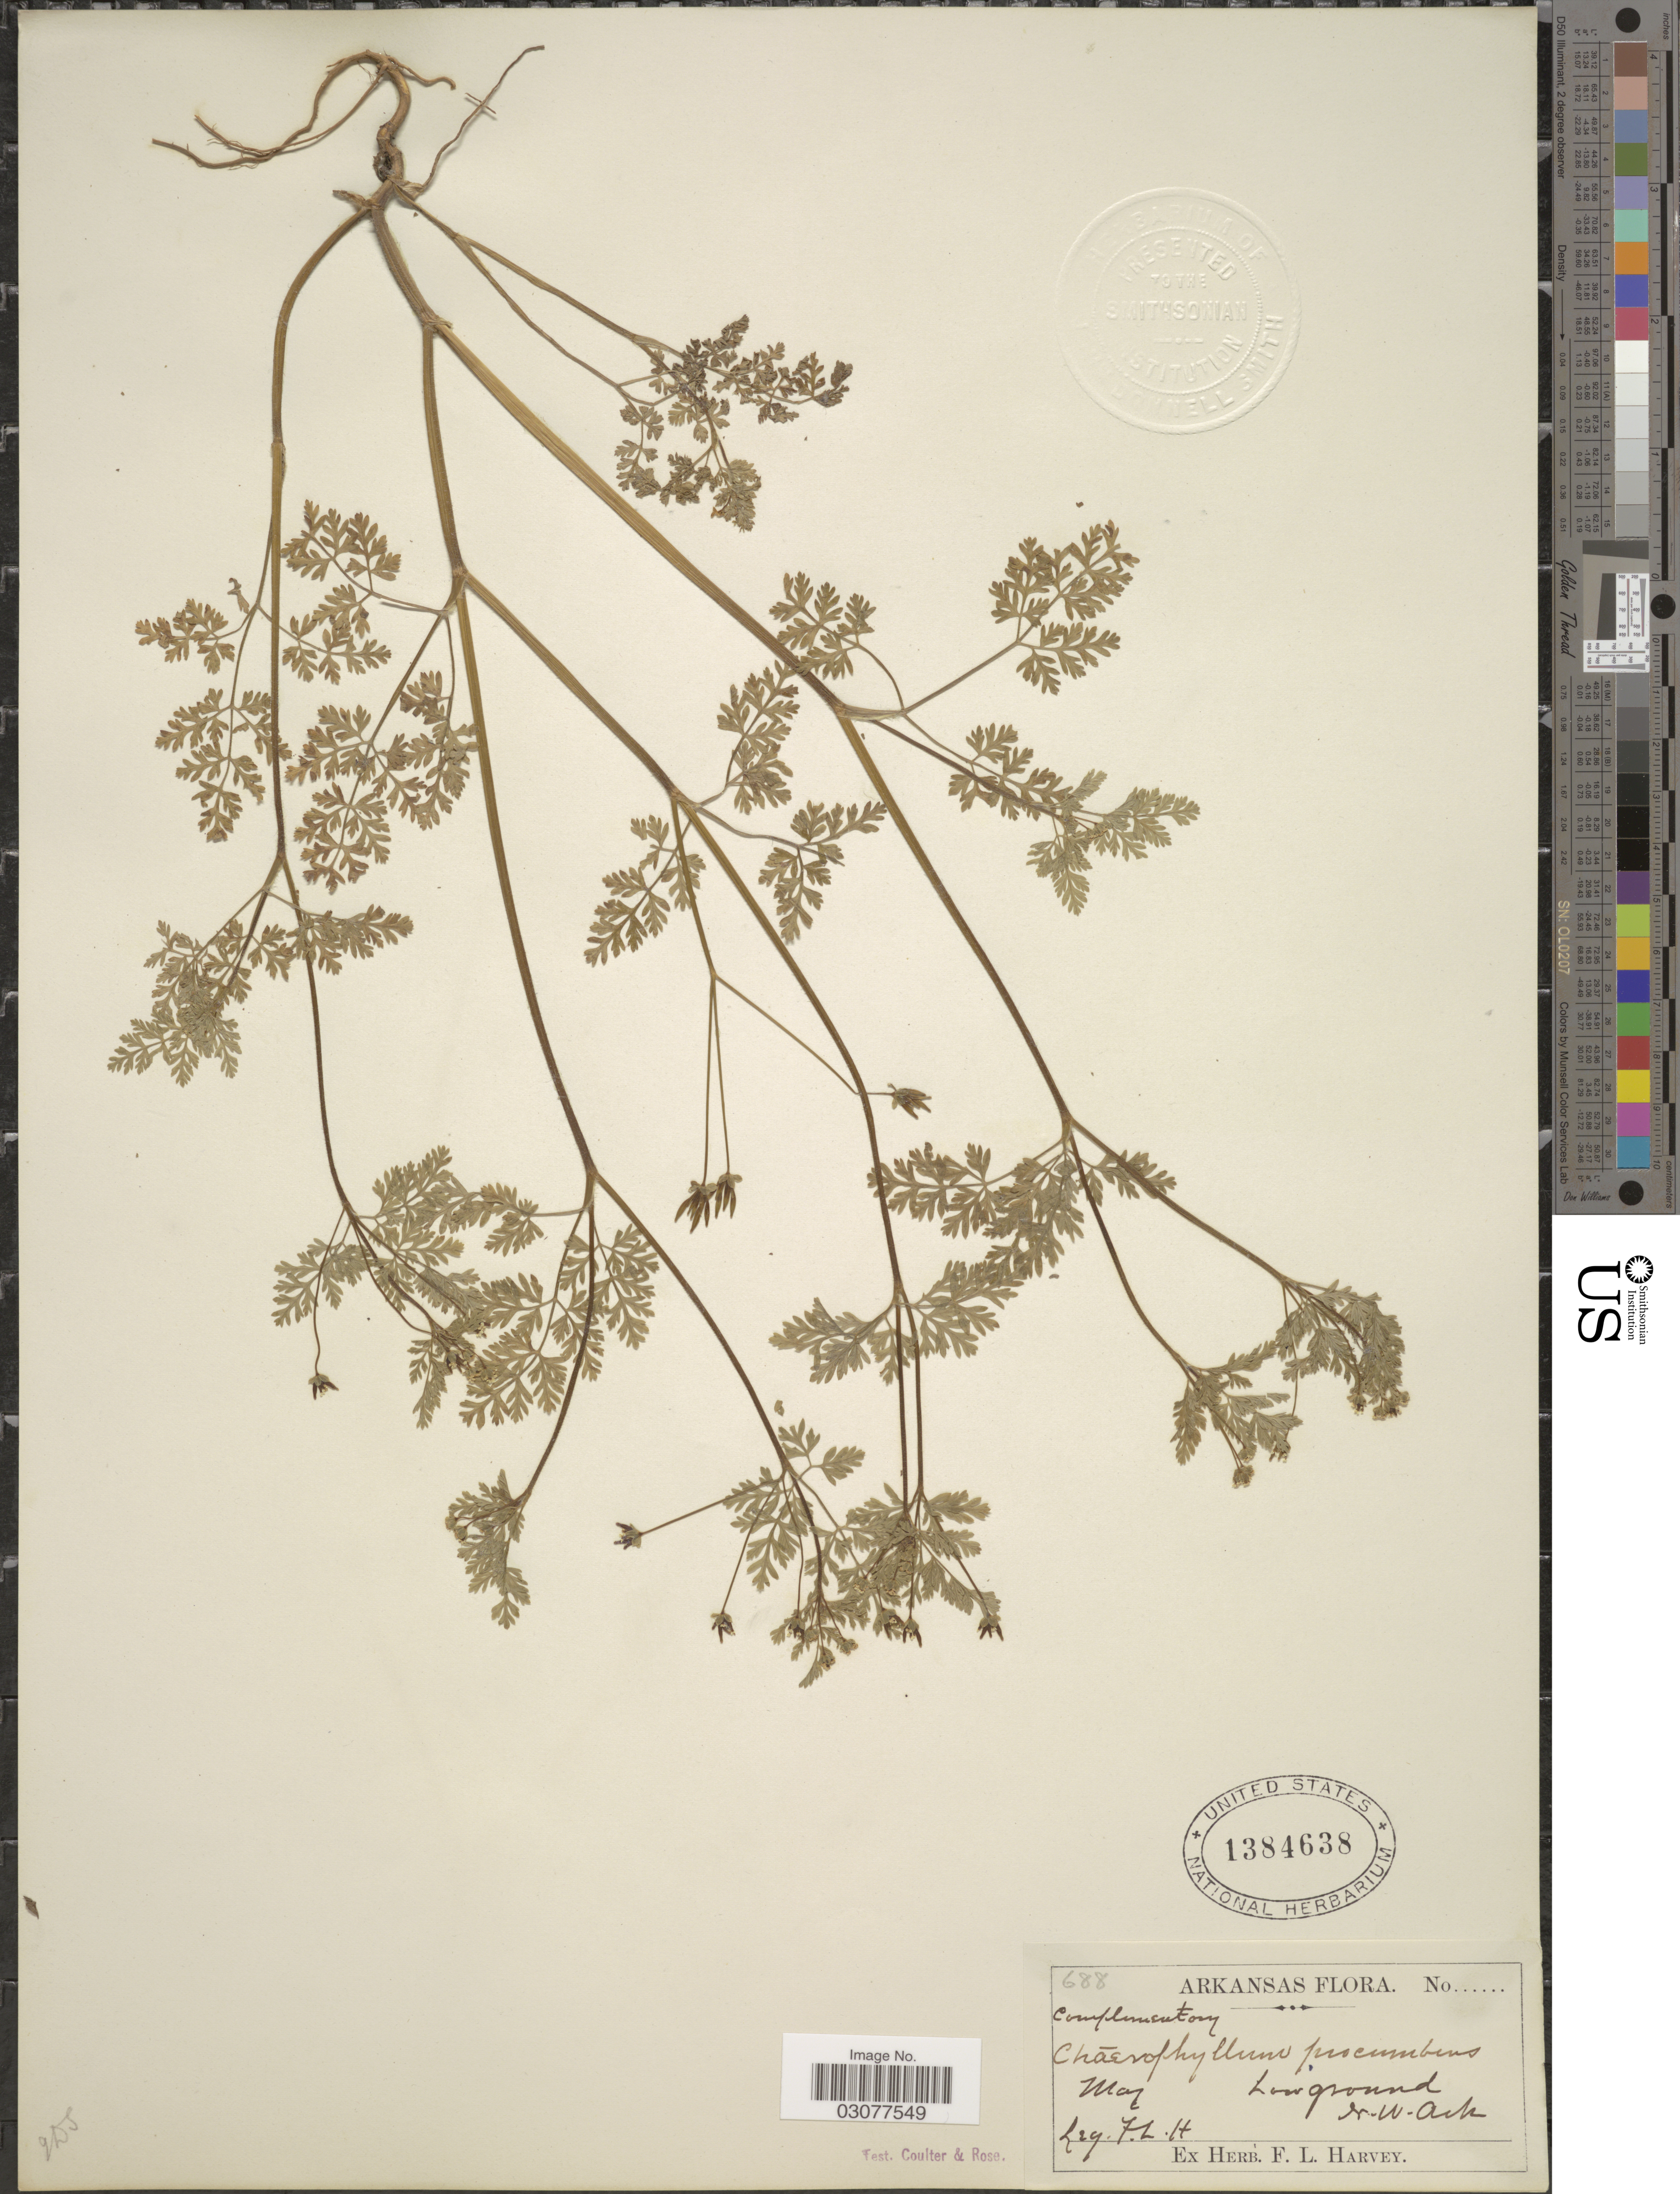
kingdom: Plantae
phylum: Tracheophyta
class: Magnoliopsida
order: Apiales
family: Apiaceae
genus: Chaerophyllum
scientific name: Chaerophyllum procumbens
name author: (L.) Crantz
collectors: F. L. Harvey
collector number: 688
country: United States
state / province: Arkansas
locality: Low ground, N.W. Ark.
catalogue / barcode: US 1384638